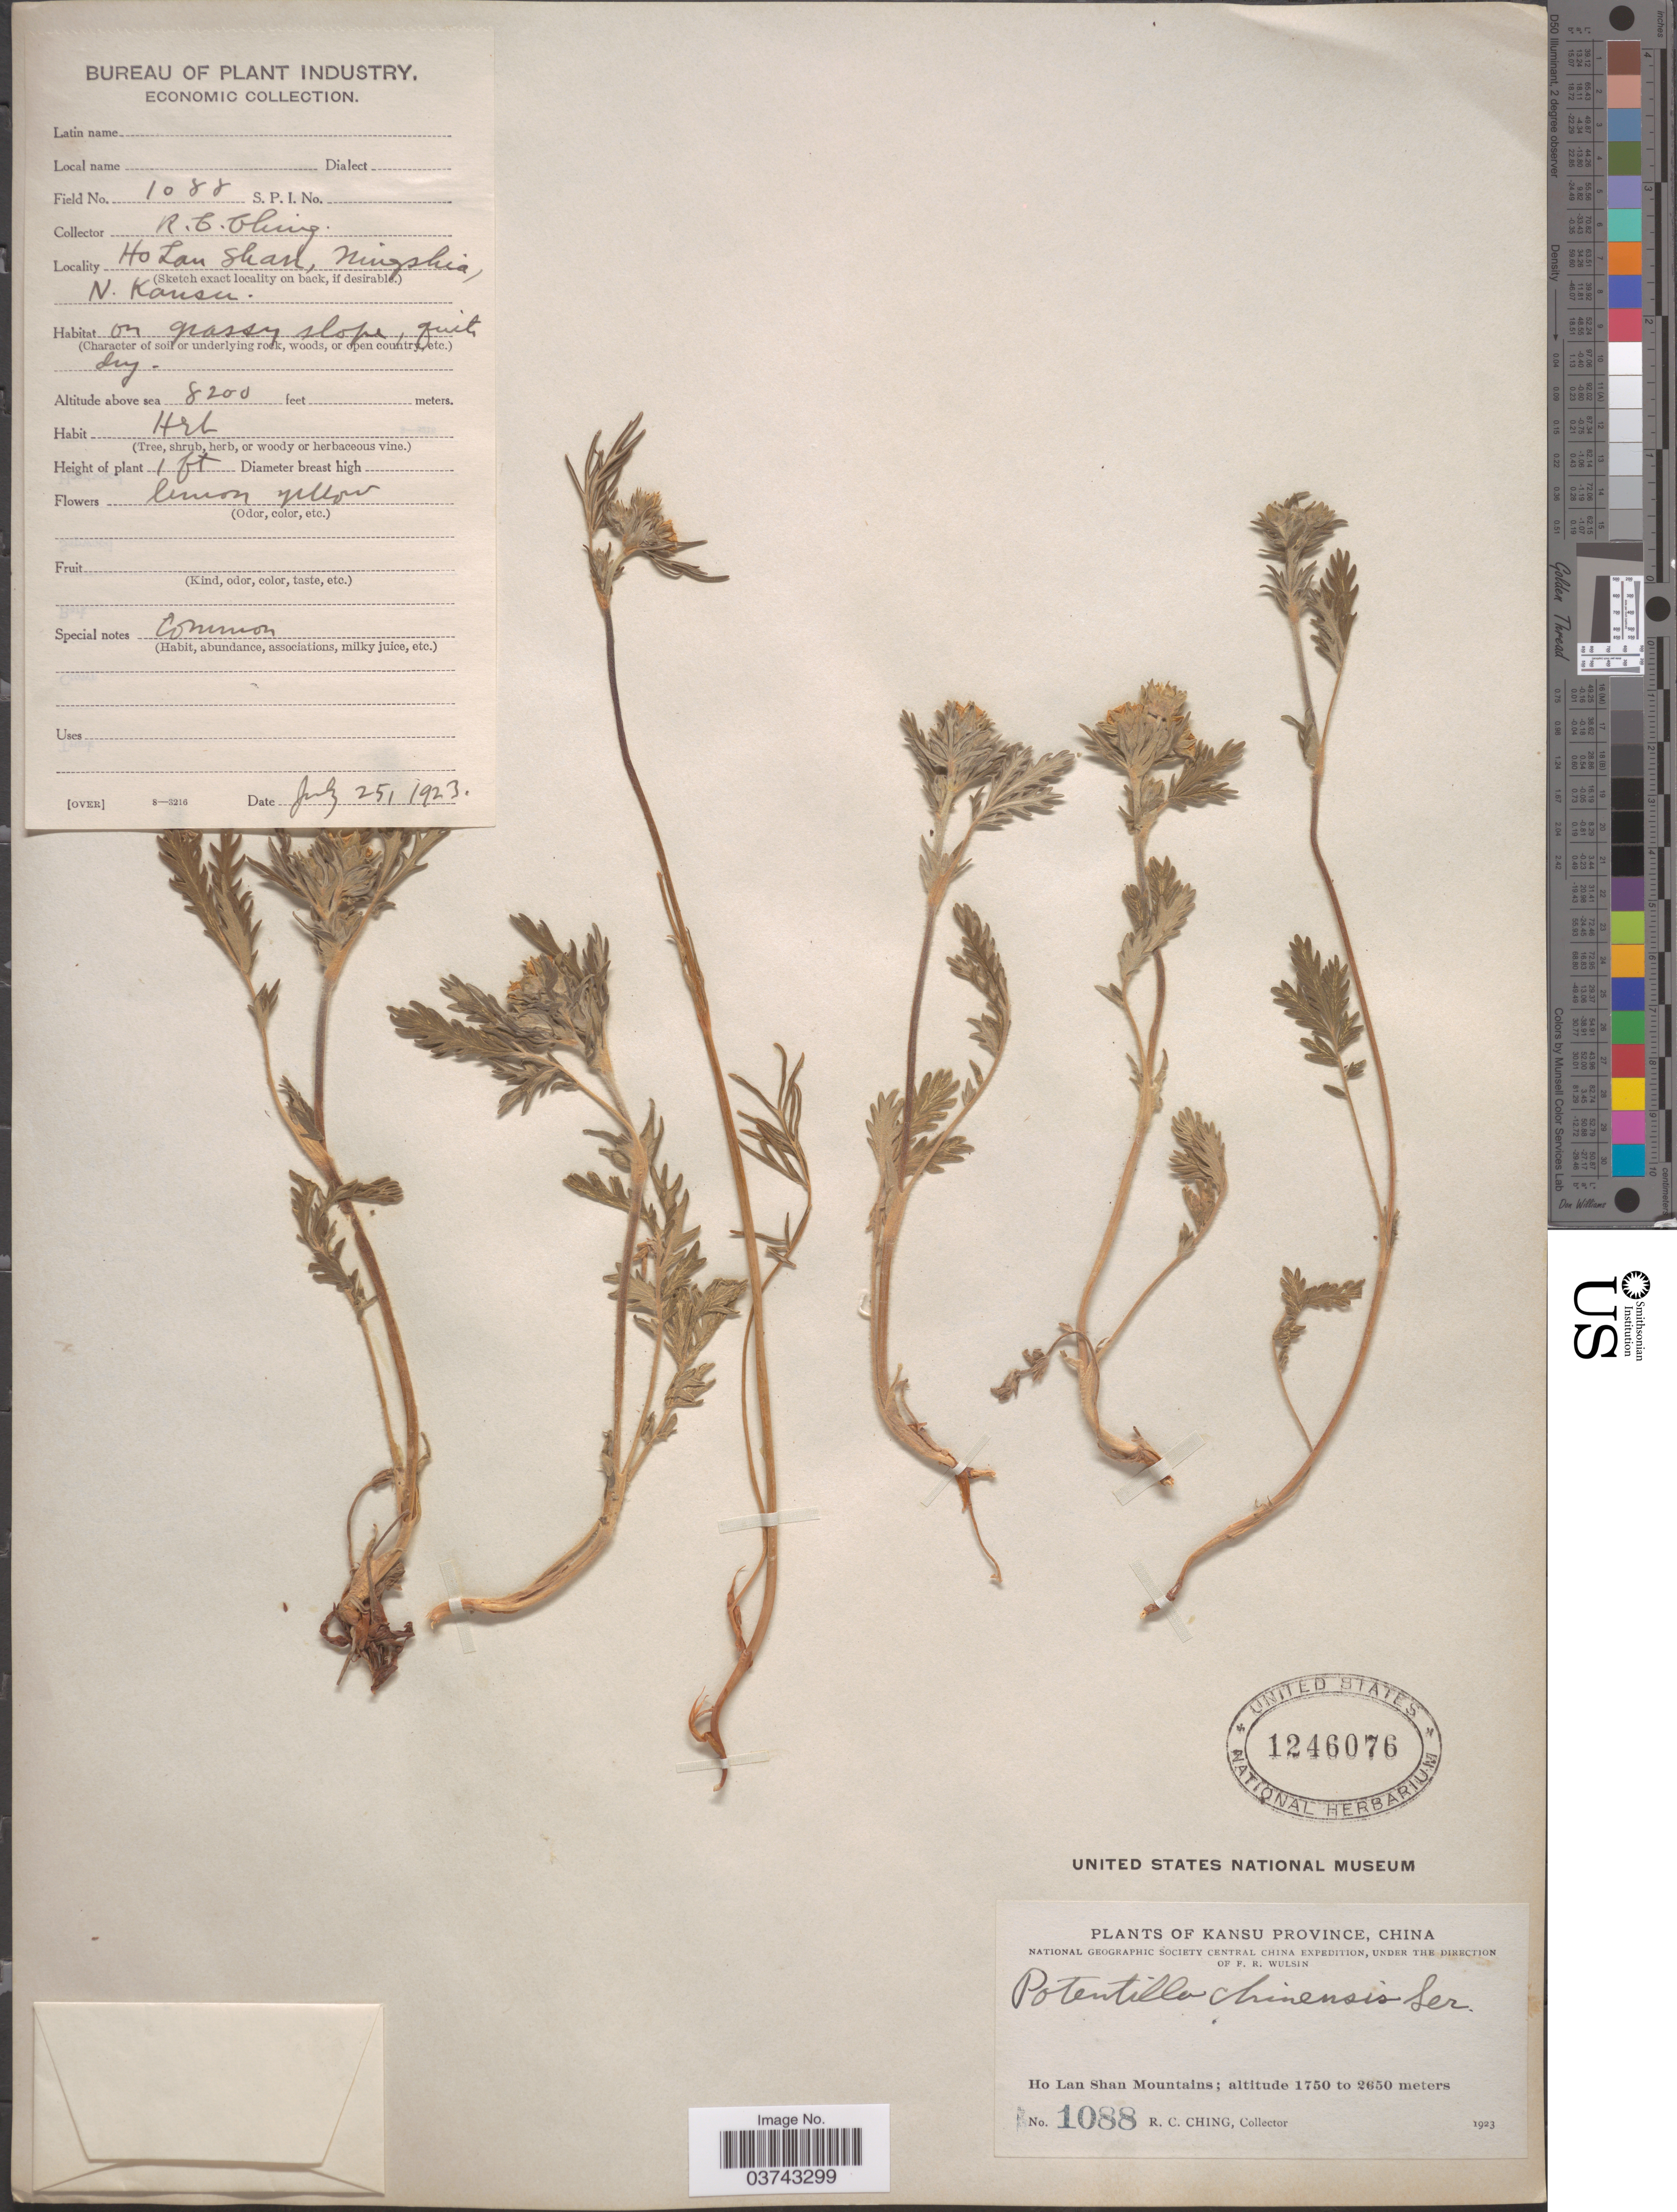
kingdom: Plantae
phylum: Tracheophyta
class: Magnoliopsida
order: Rosales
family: Rosaceae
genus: Potentilla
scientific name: Potentilla chinensis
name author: Ser.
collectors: R. C. Ching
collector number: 1088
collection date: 1923-07-25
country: China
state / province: Gansu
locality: Kansu Province. Ho Lan Shan Mountains. Ningshia. N. Kansu.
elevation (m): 2499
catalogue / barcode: US 1246076